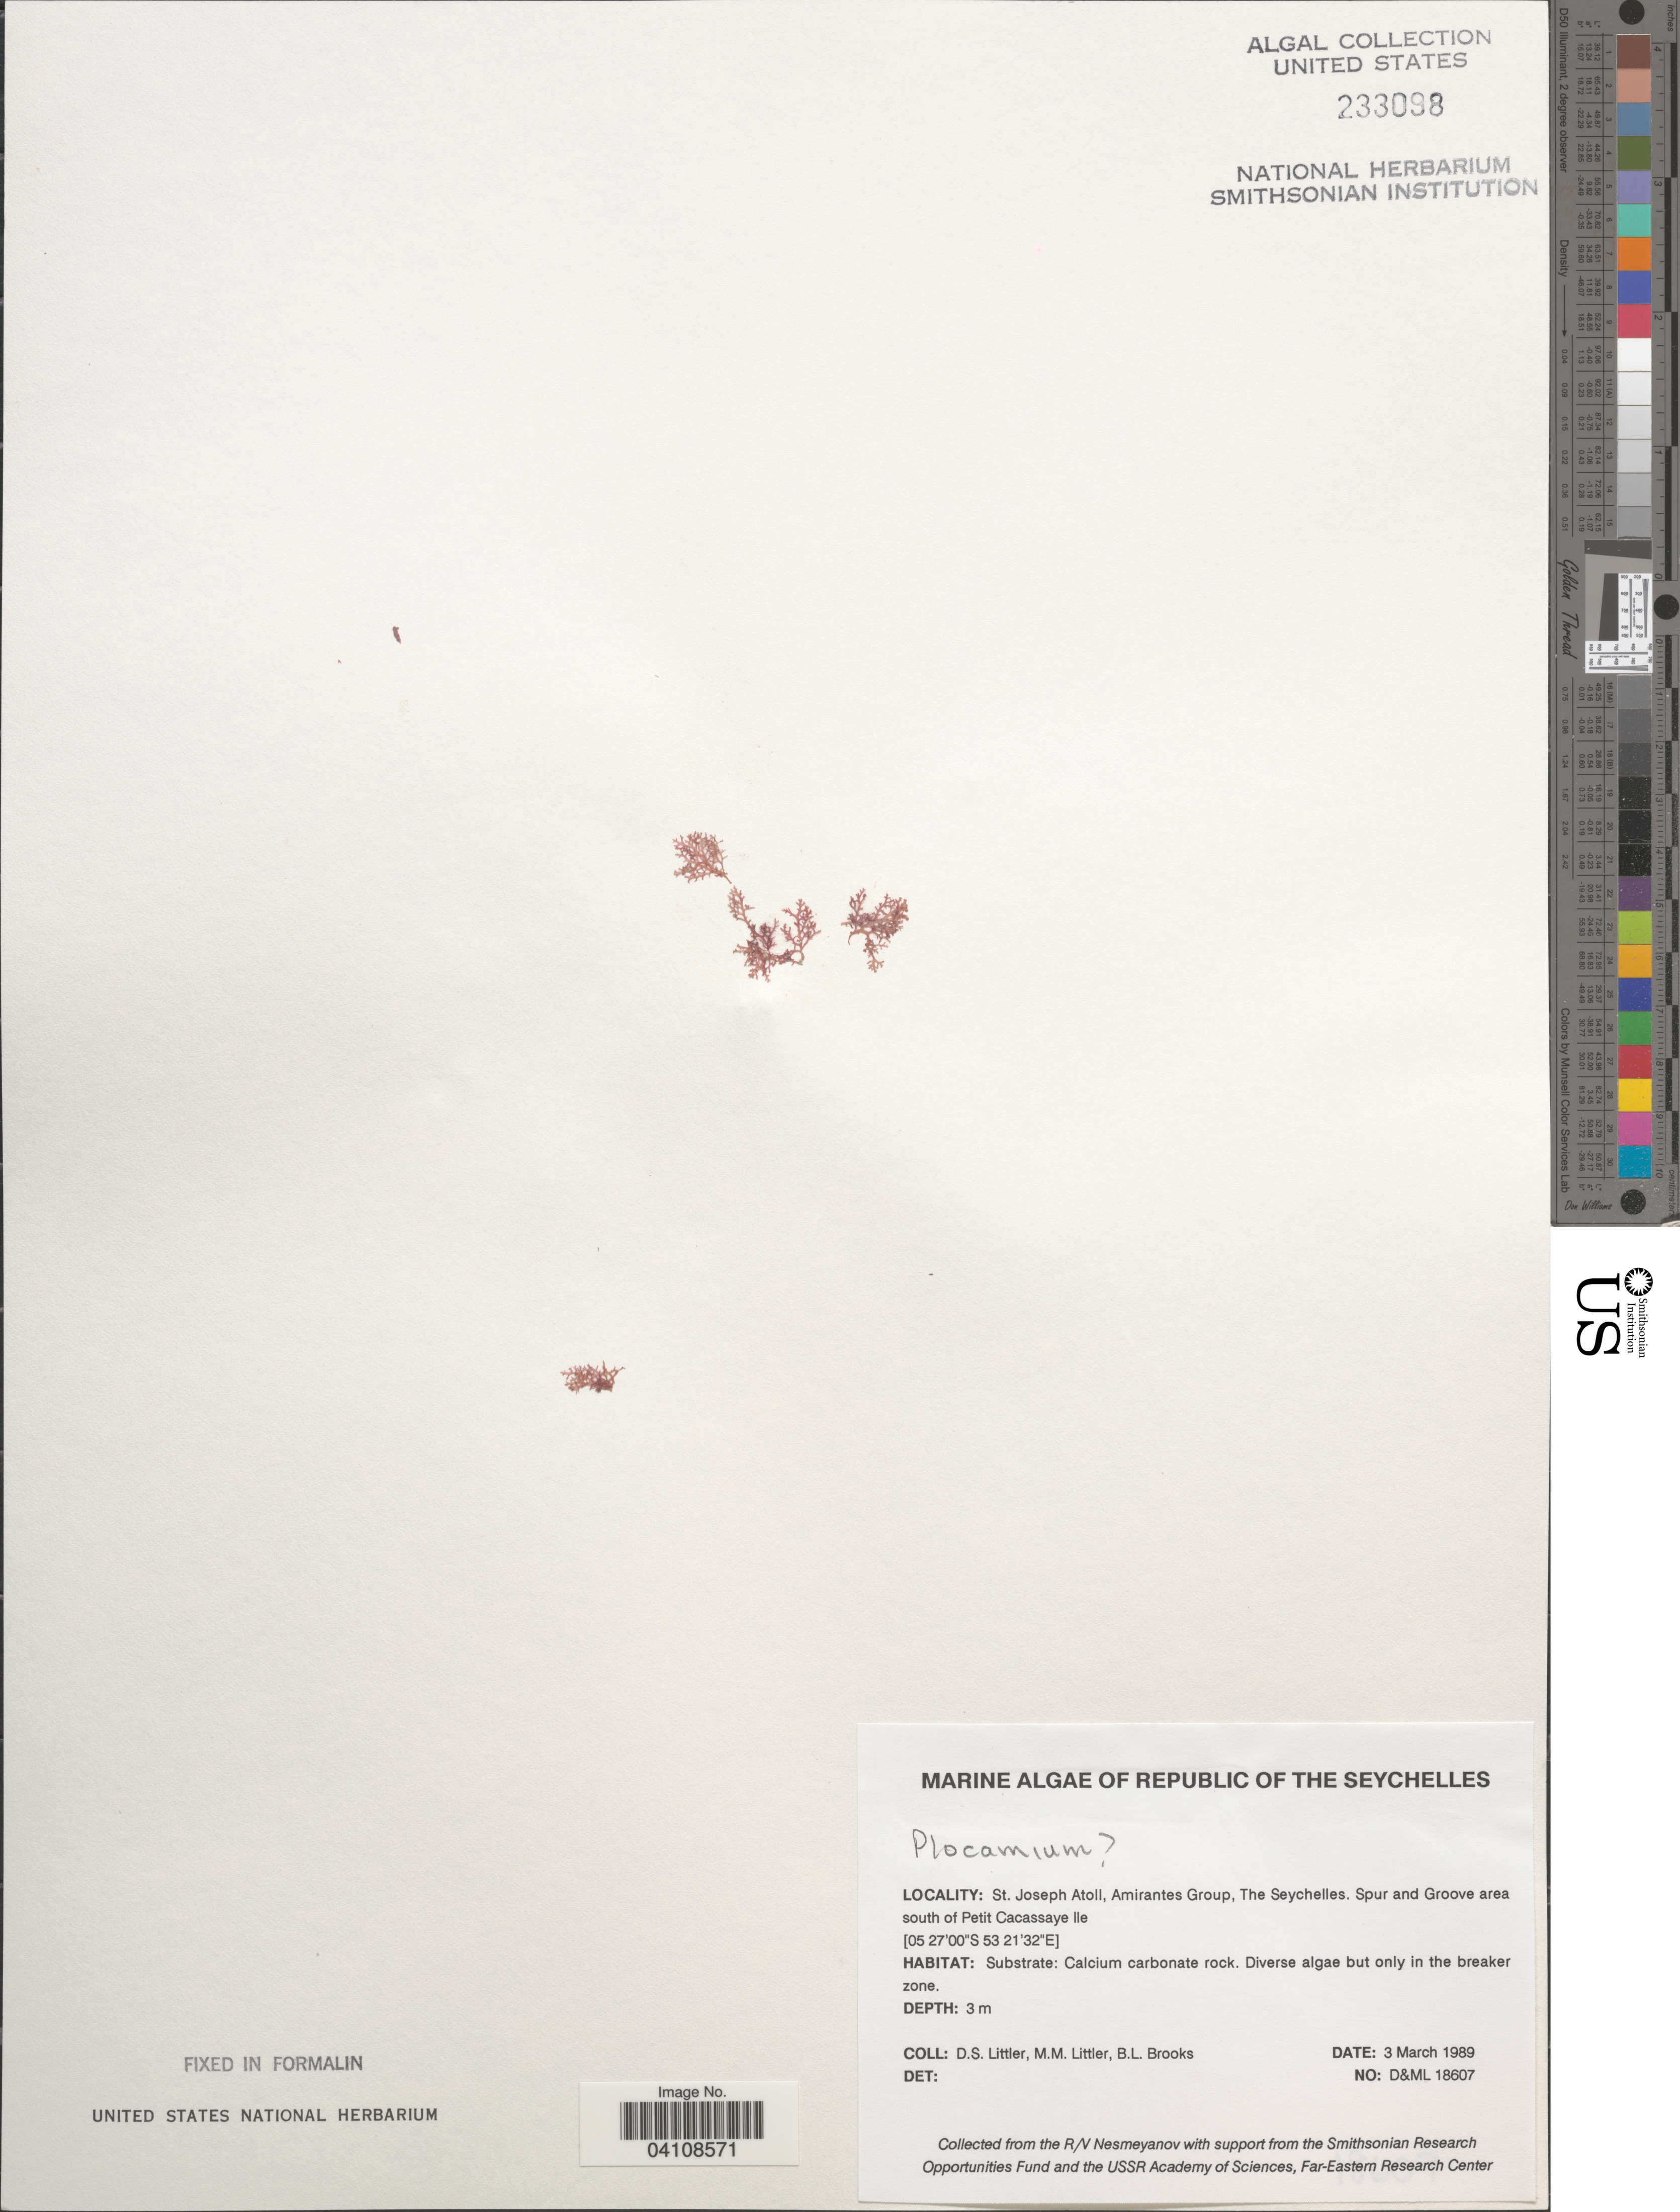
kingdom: Plantae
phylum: Rhodophyta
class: Florideophyceae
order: Plocamiales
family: Plocamiaceae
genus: Plocamium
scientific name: Plocamium sp.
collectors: D. S. Littler & B. Brooks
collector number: D&ML18607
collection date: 1989-03-03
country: Seychelles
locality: Republic of The Seychelles. St. Joseph Atoll, Amirantes Group. Spur and Groove area south of Petit Cacassaye Ile.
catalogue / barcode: US 233098